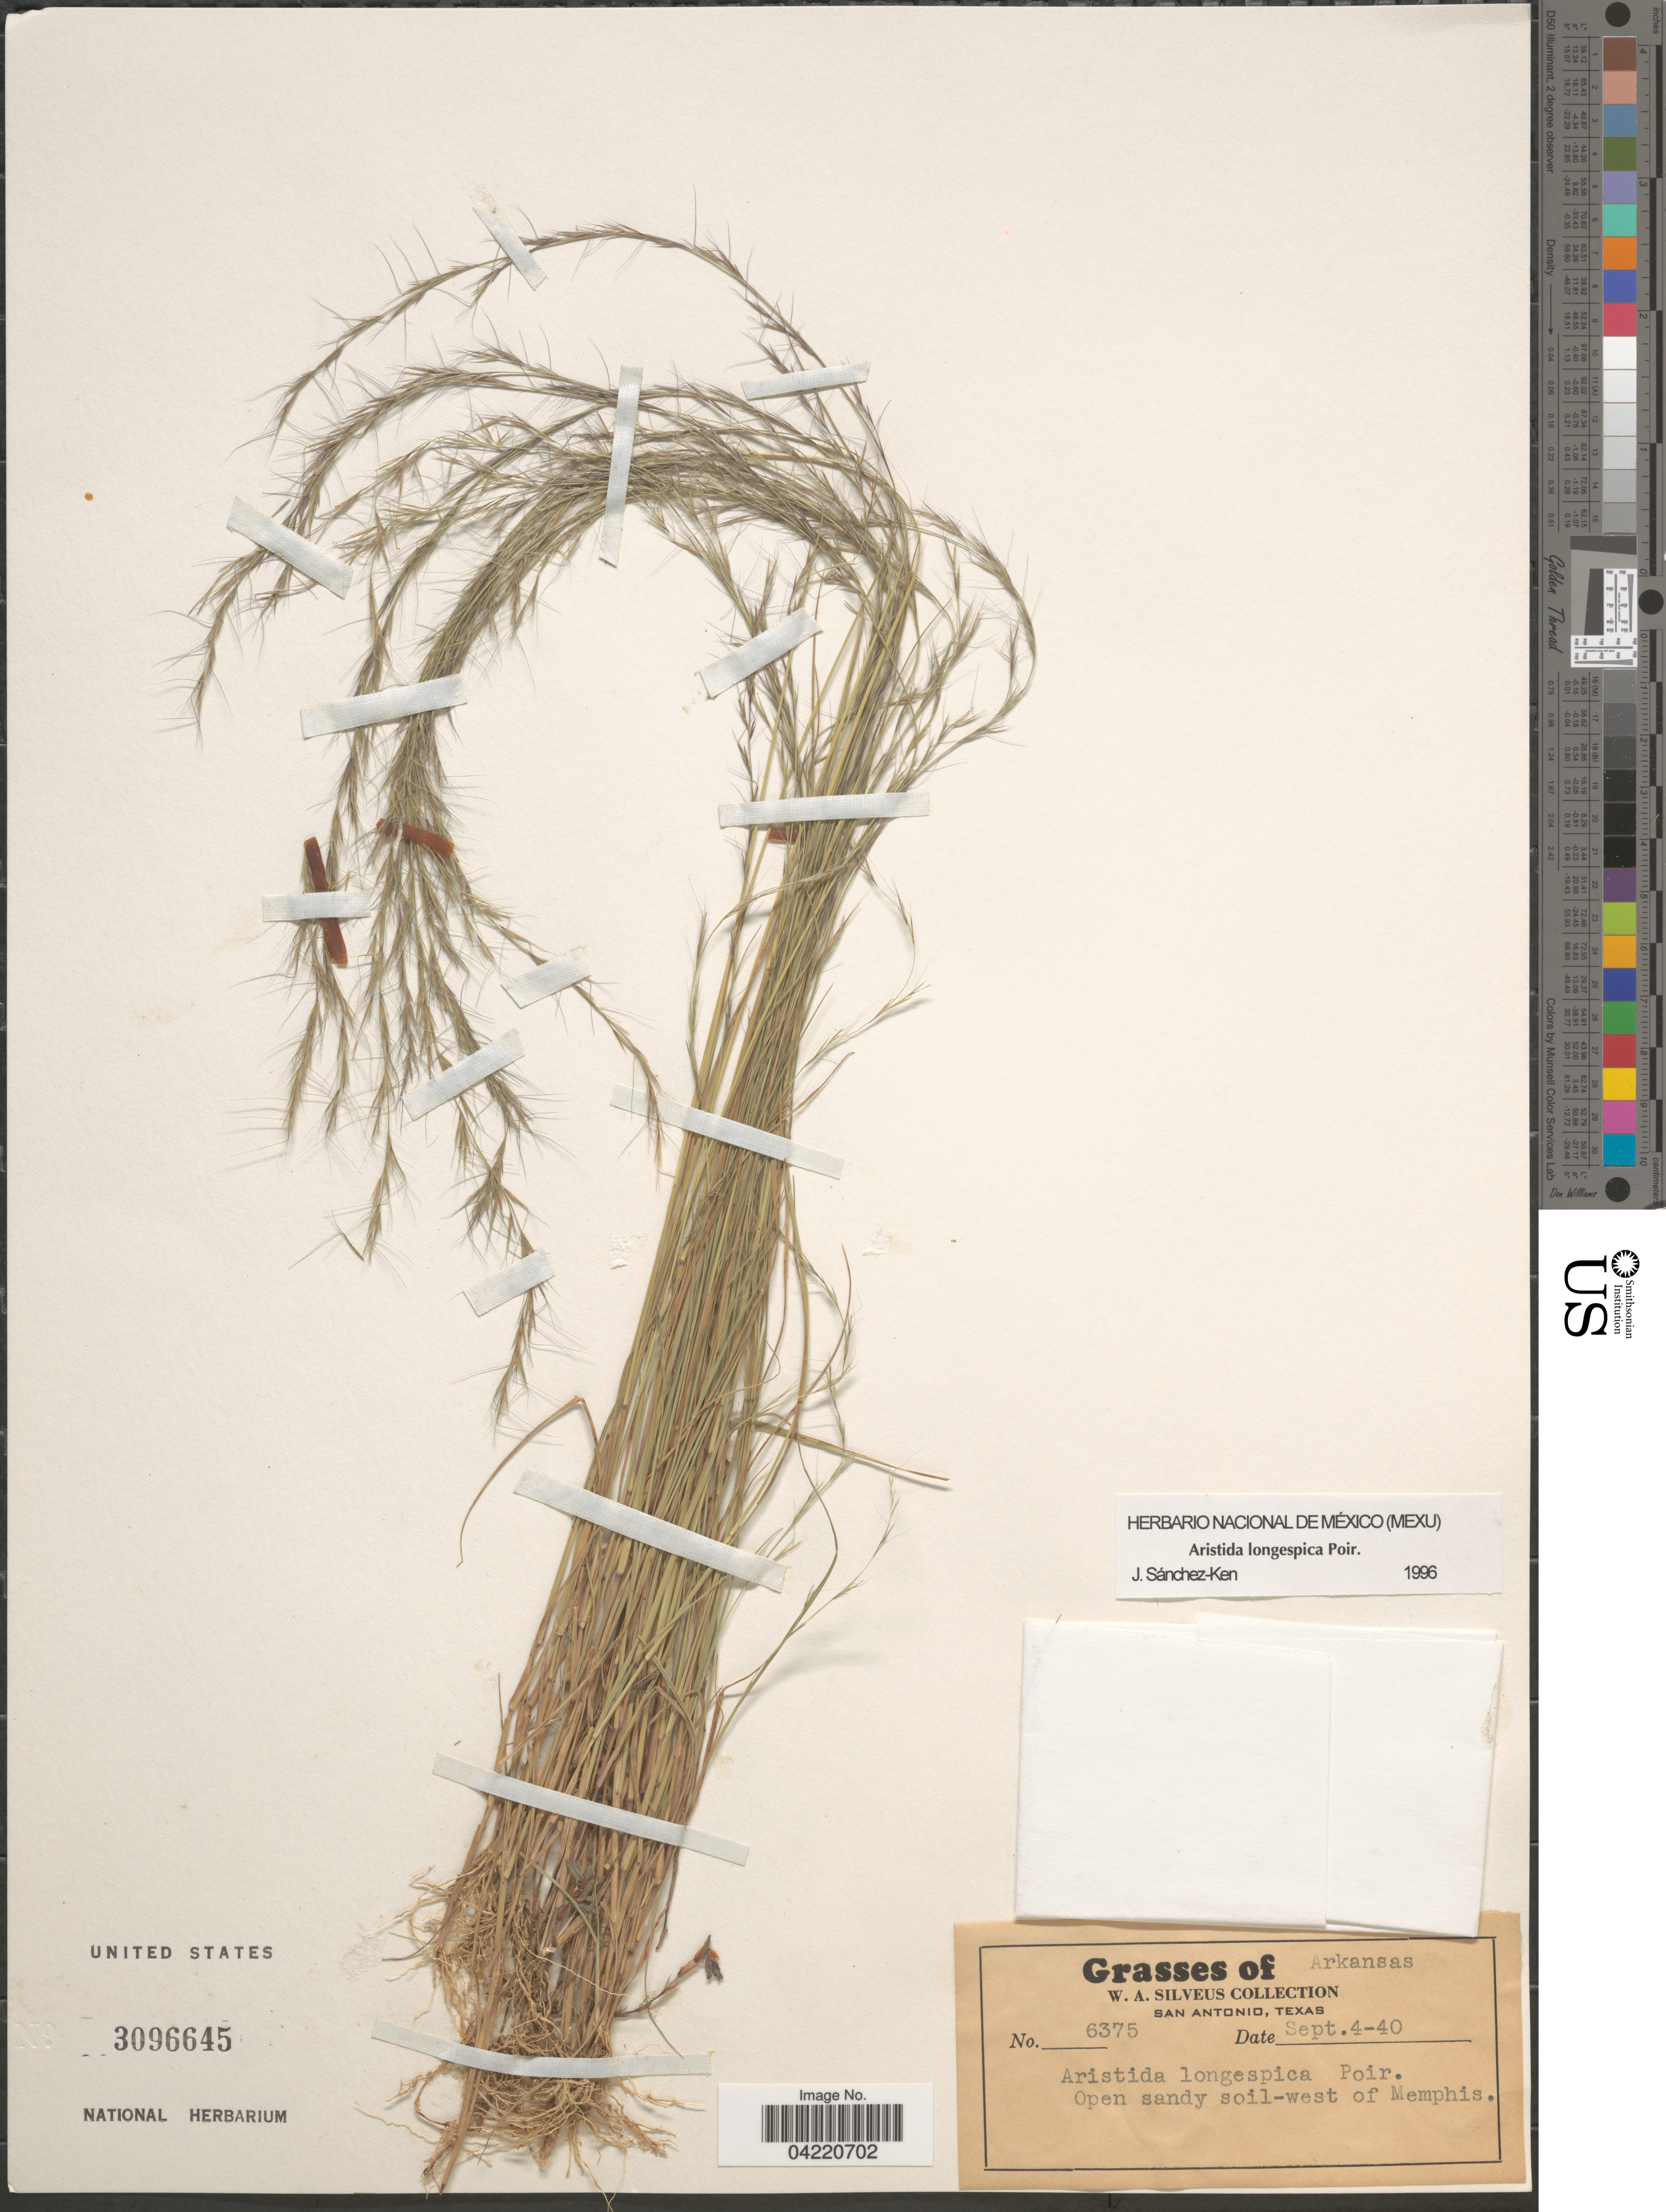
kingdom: Plantae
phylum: Tracheophyta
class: Liliopsida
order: Poales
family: Poaceae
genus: Aristida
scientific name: Aristida longespica var. longespica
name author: Poir.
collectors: W. Silveus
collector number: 6375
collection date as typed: Transcribed d/m/y: 1/9/40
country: United States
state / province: Arkansas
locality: Open sandy soil-west of Memphis.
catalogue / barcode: US 3096645